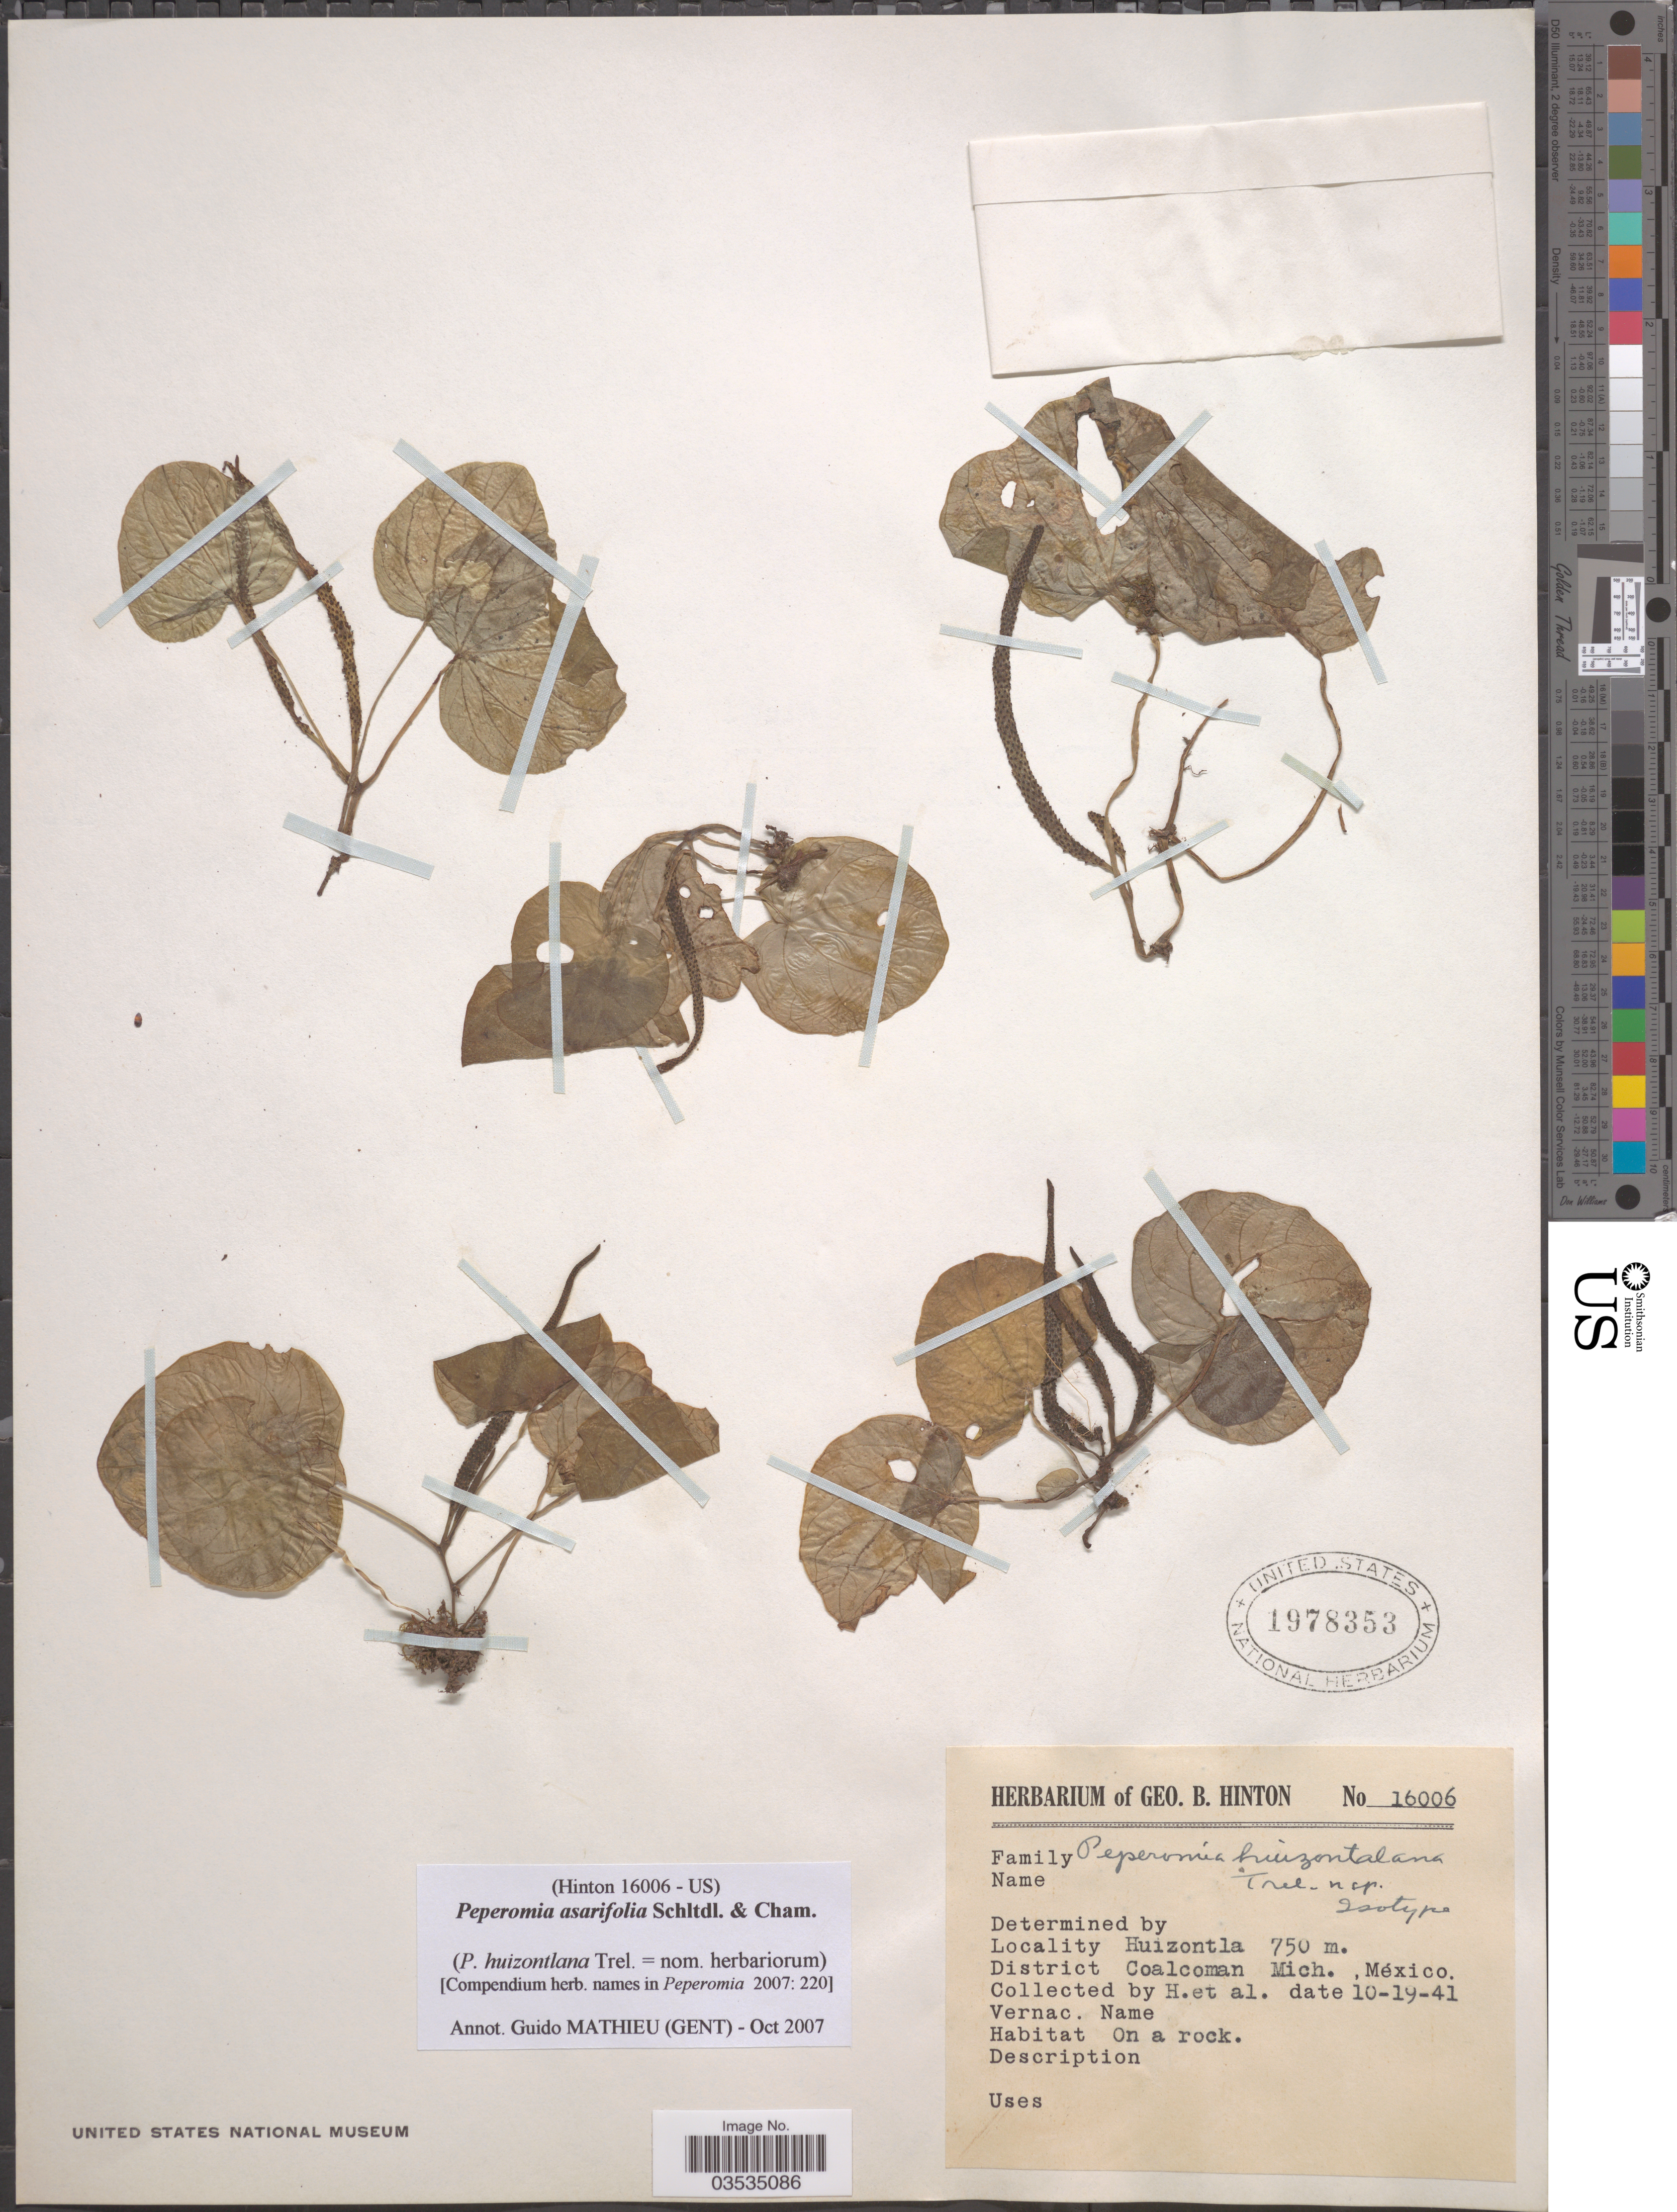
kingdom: Plantae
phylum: Tracheophyta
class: Magnoliopsida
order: Piperales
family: Piperaceae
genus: Peperomia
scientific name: Peperomia asarifolia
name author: Schltdl. & Cham.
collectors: G. B. Hinton & et al.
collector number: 16006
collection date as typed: Transcribed d/m/y: 19/10/41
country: Mexico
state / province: Michoacán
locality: Huizontla. District Coalcoman Mich.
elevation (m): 750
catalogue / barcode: US 1978353